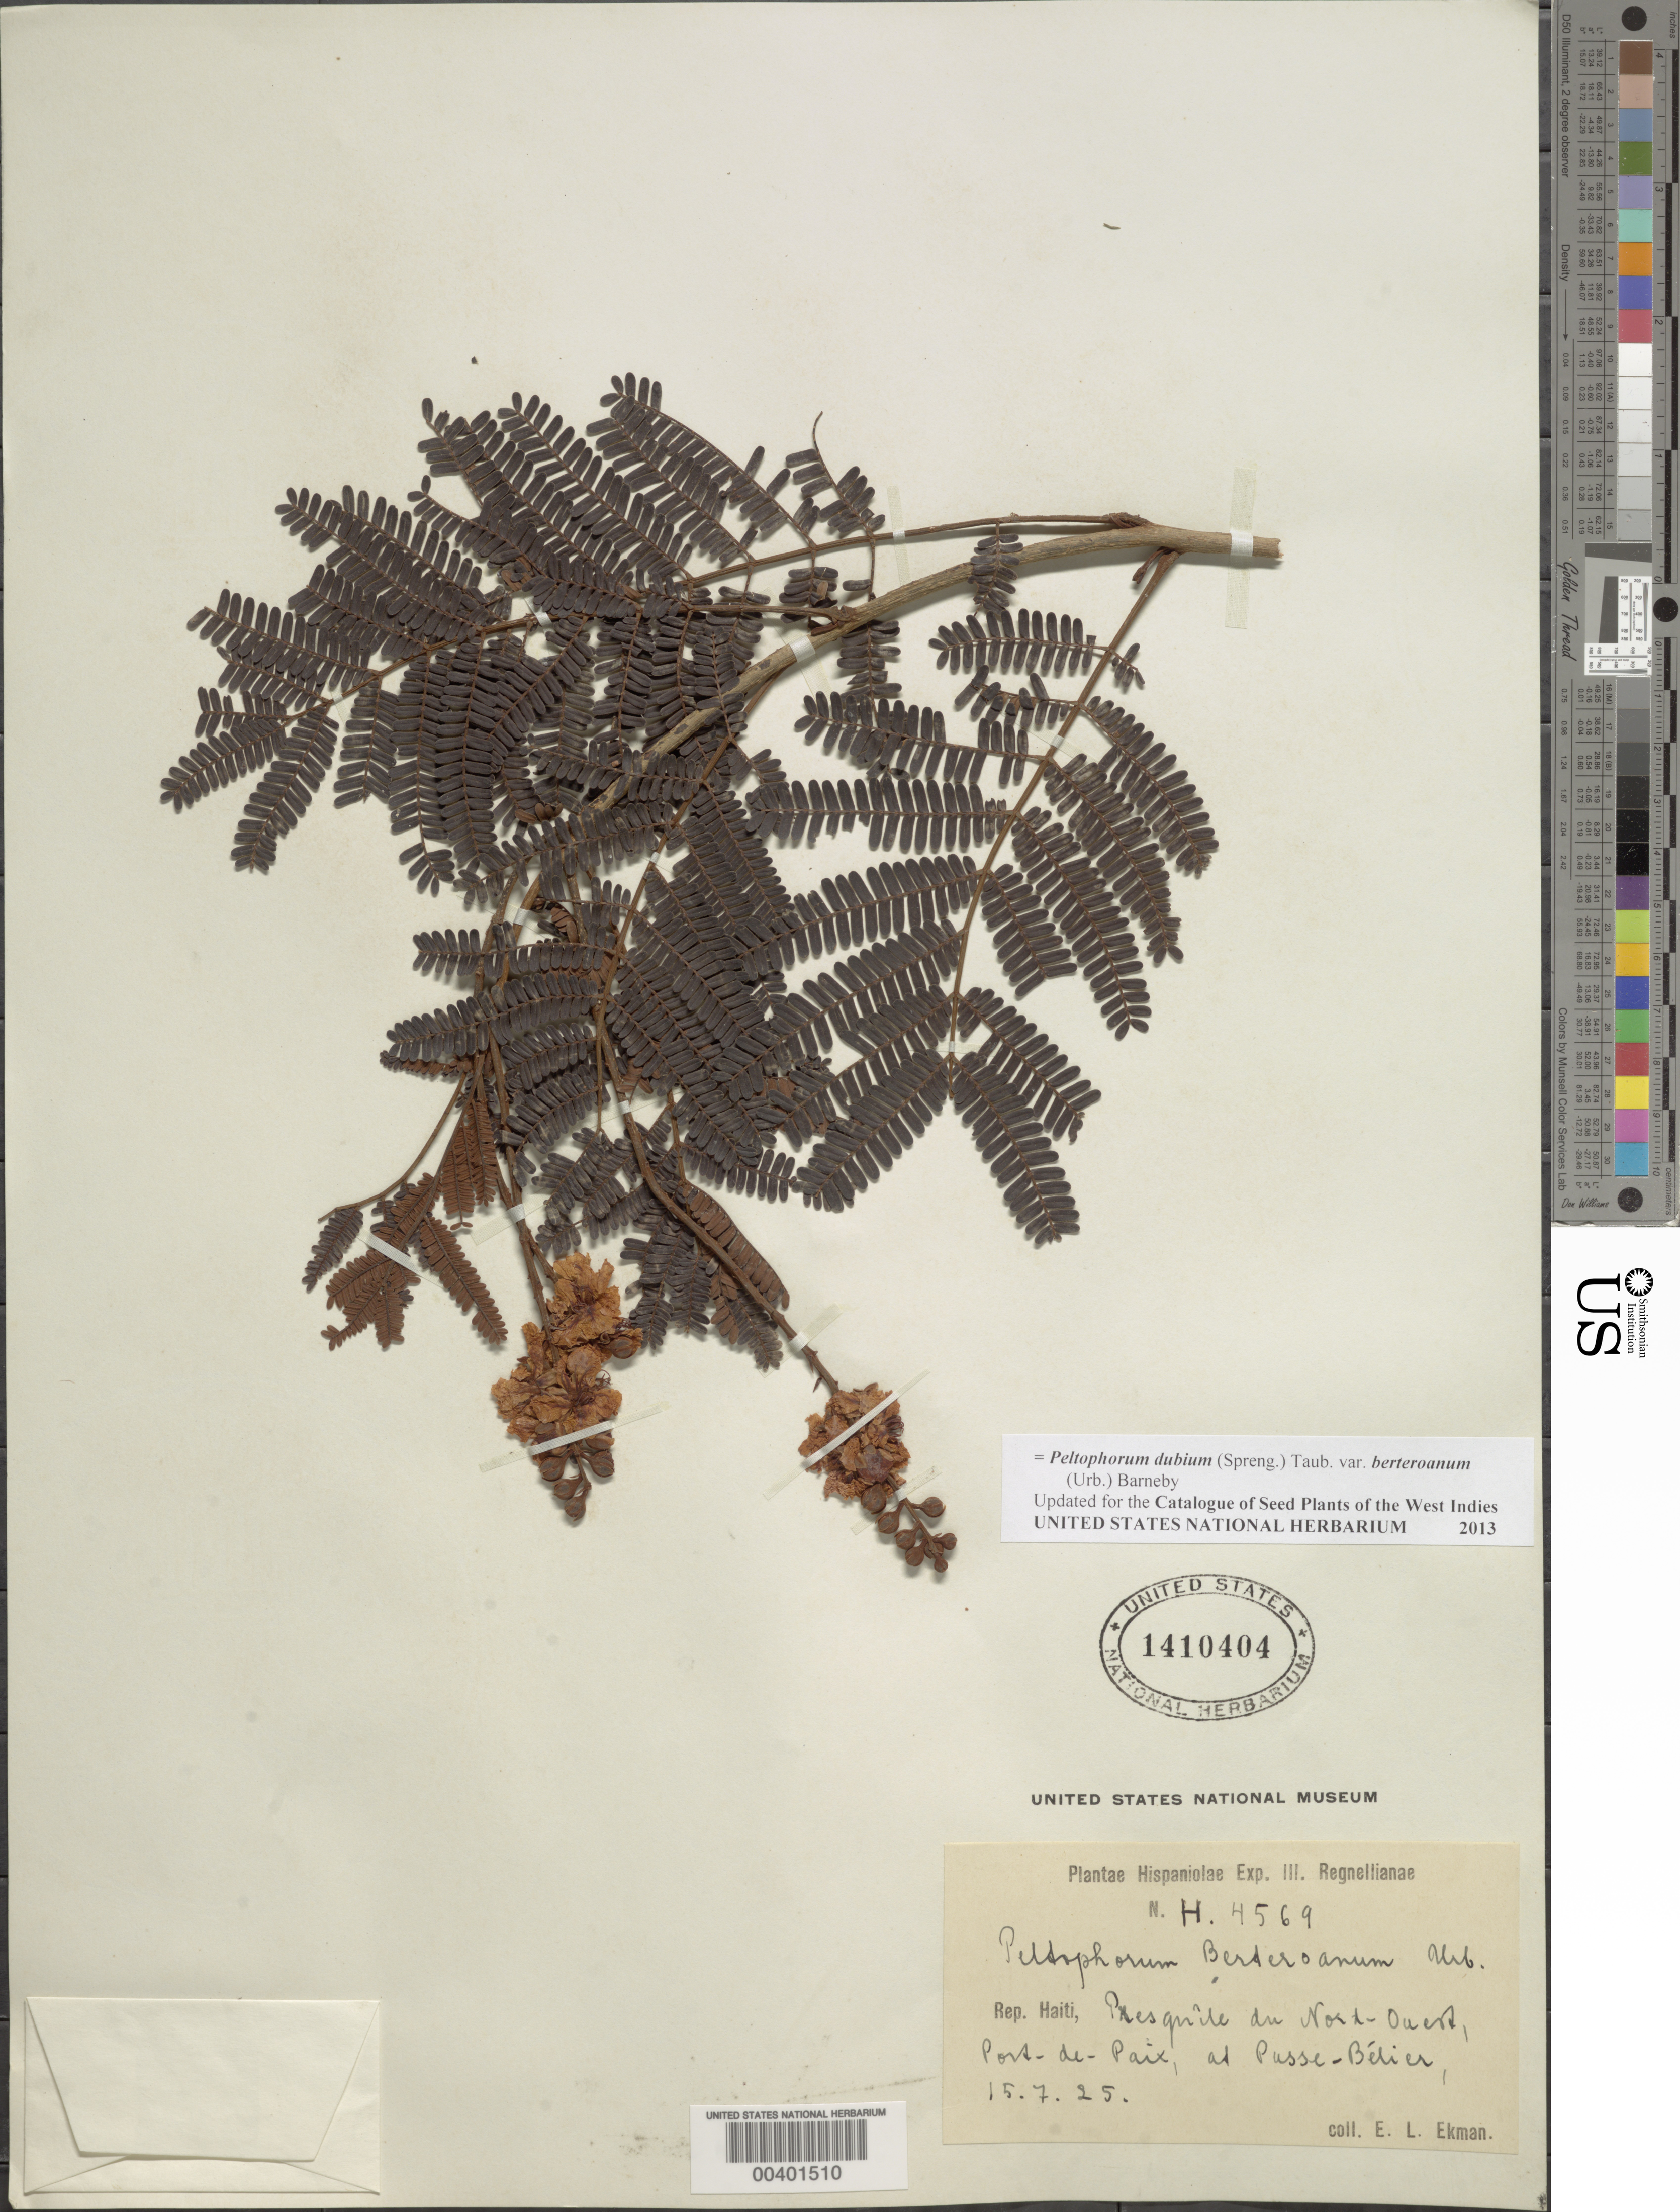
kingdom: Plantae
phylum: Tracheophyta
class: Magnoliopsida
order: Fabales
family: Fabaceae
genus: Peltophorum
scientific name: Peltophorum dubium var. berteroanum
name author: (Urb.) Barneby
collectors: E. L. Ekman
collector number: H. 4569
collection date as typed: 15 Jul 1925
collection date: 1925-07-15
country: Haiti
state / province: Nord-Ouest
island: Hispaniola Island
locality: Port de paix, at pusse-belier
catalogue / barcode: US 1410404